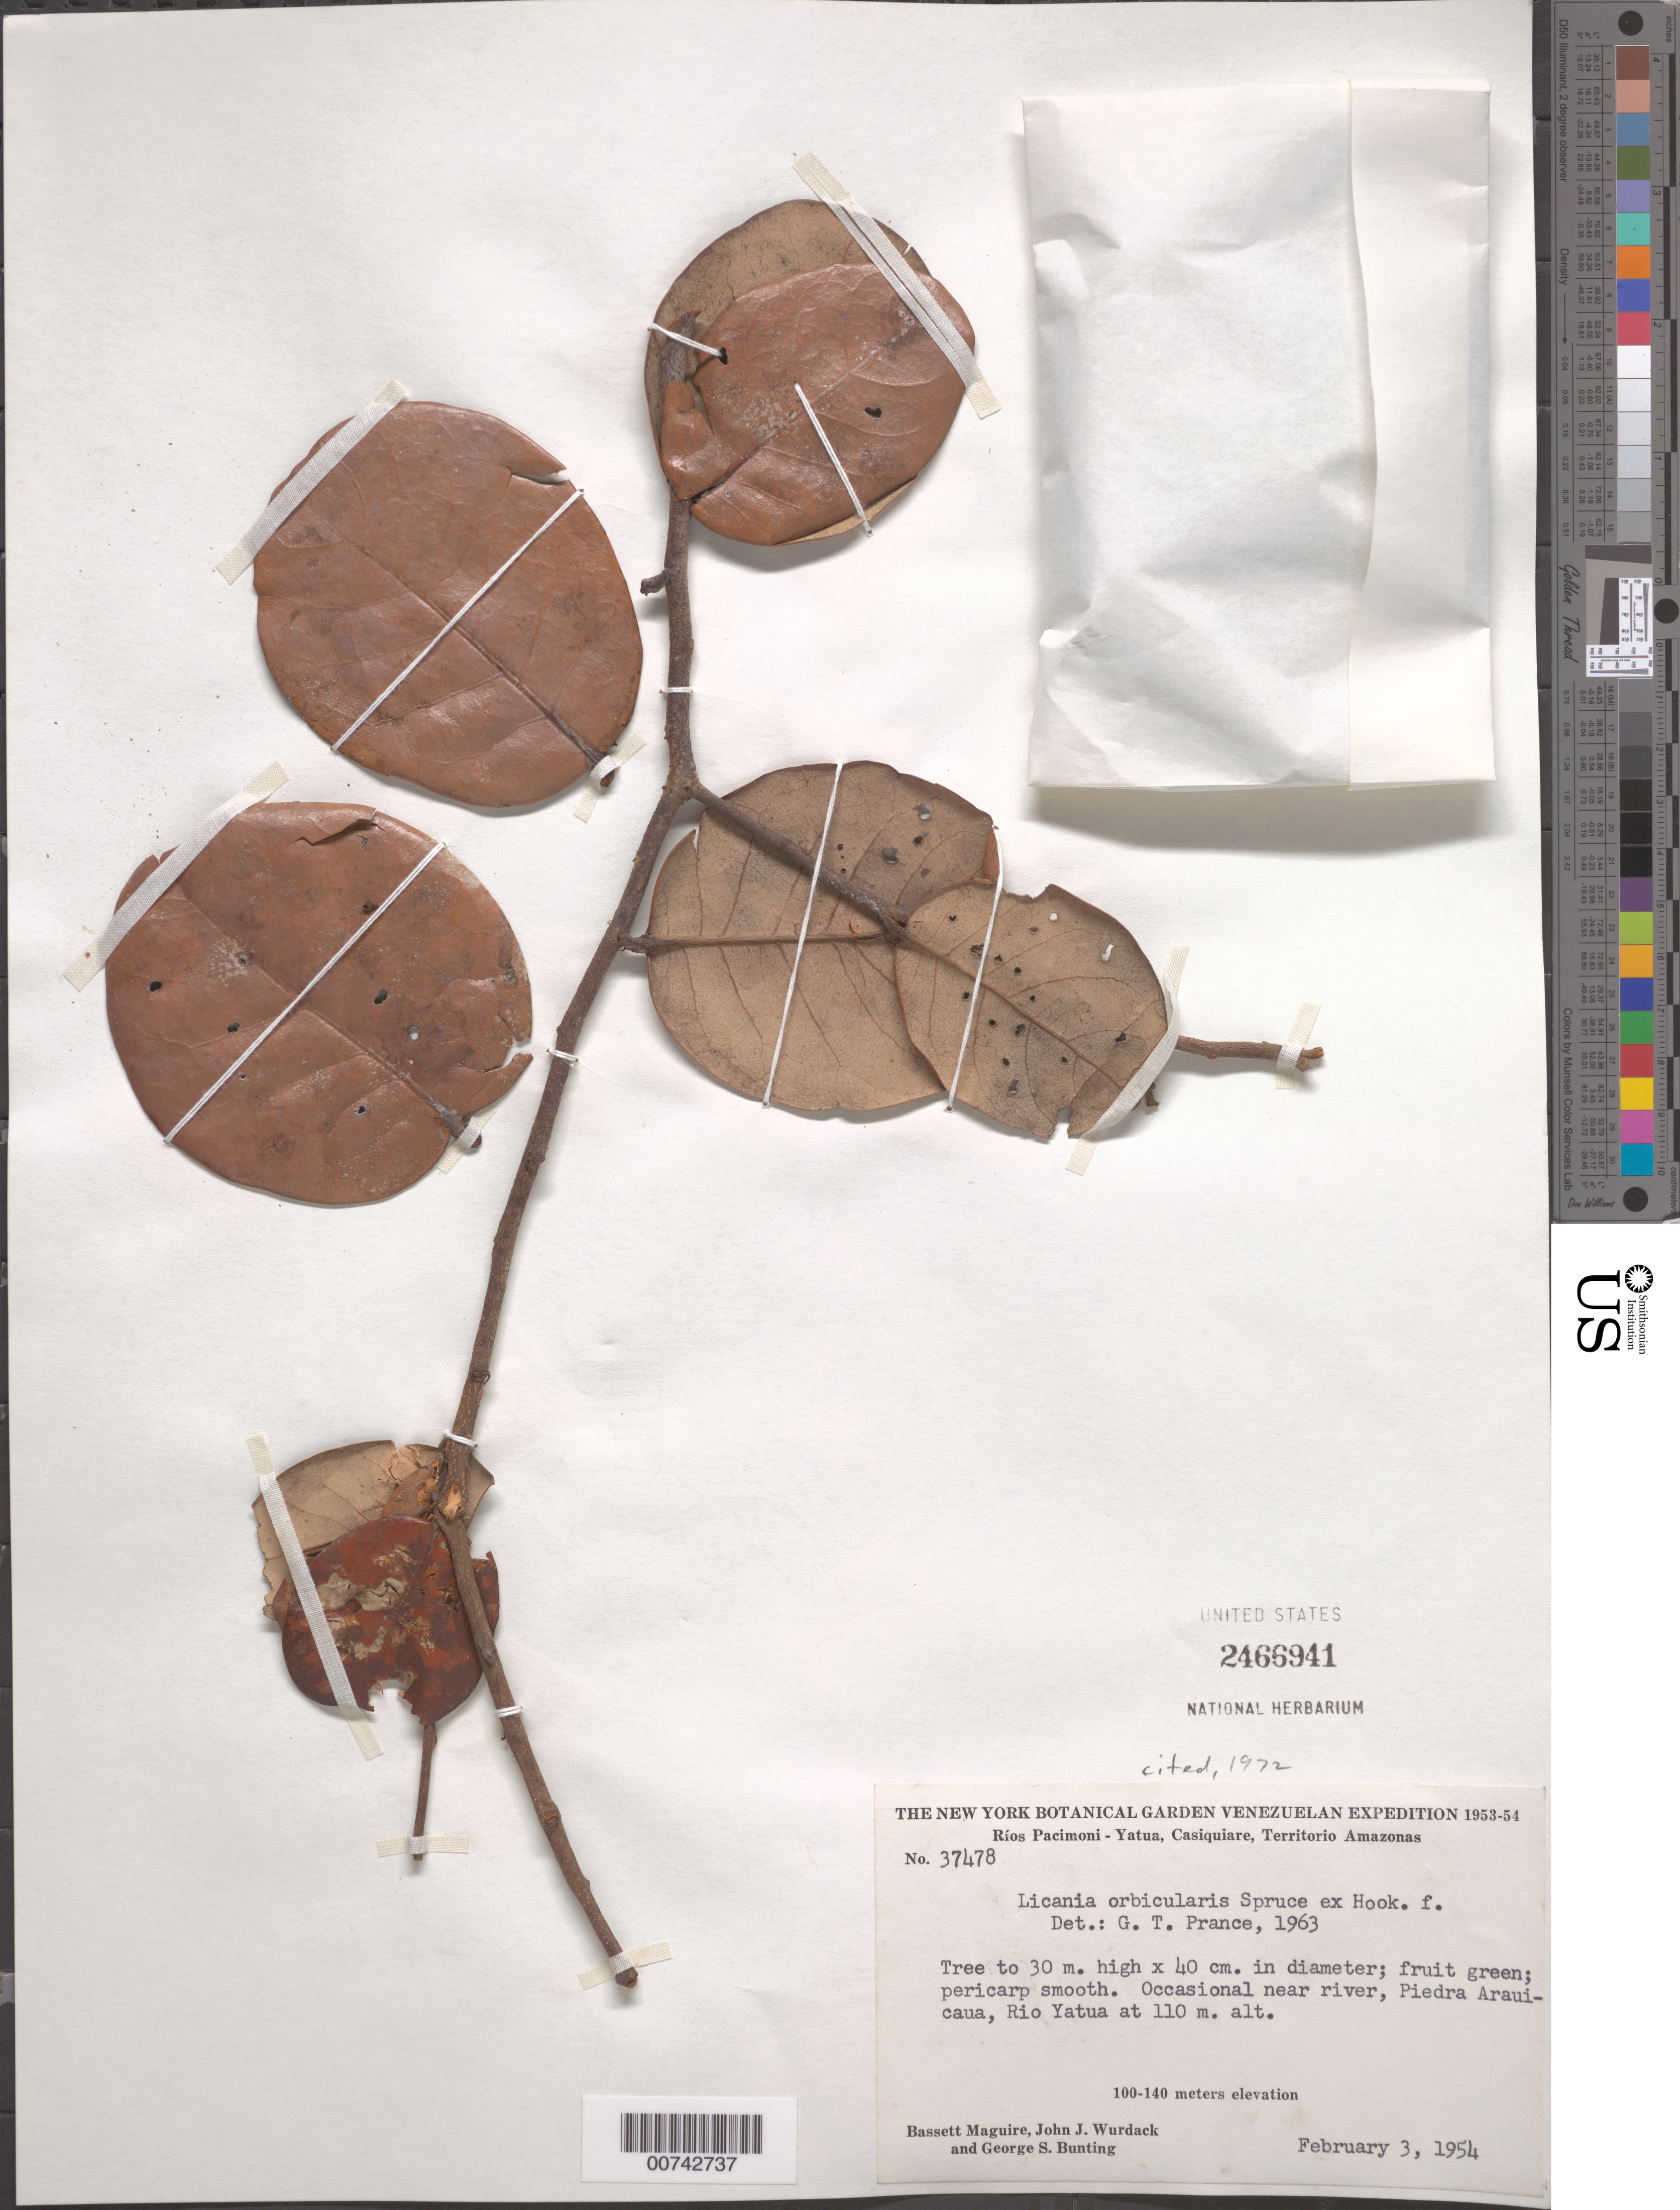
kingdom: Plantae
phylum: Tracheophyta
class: Magnoliopsida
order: Malpighiales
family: Chrysobalanaceae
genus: Licania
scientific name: Licania orbicularis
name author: Spruce ex Hook. f.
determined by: Prance, G. T.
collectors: B. Maguire, J. J. Wurdack & G. S. Bunting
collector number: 37478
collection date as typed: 3-Feb-54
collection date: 1954-02-03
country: Venezuela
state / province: Amazonas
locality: Río Yatua, Piedra Arauicaua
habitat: Near river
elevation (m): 110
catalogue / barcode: US 2466941